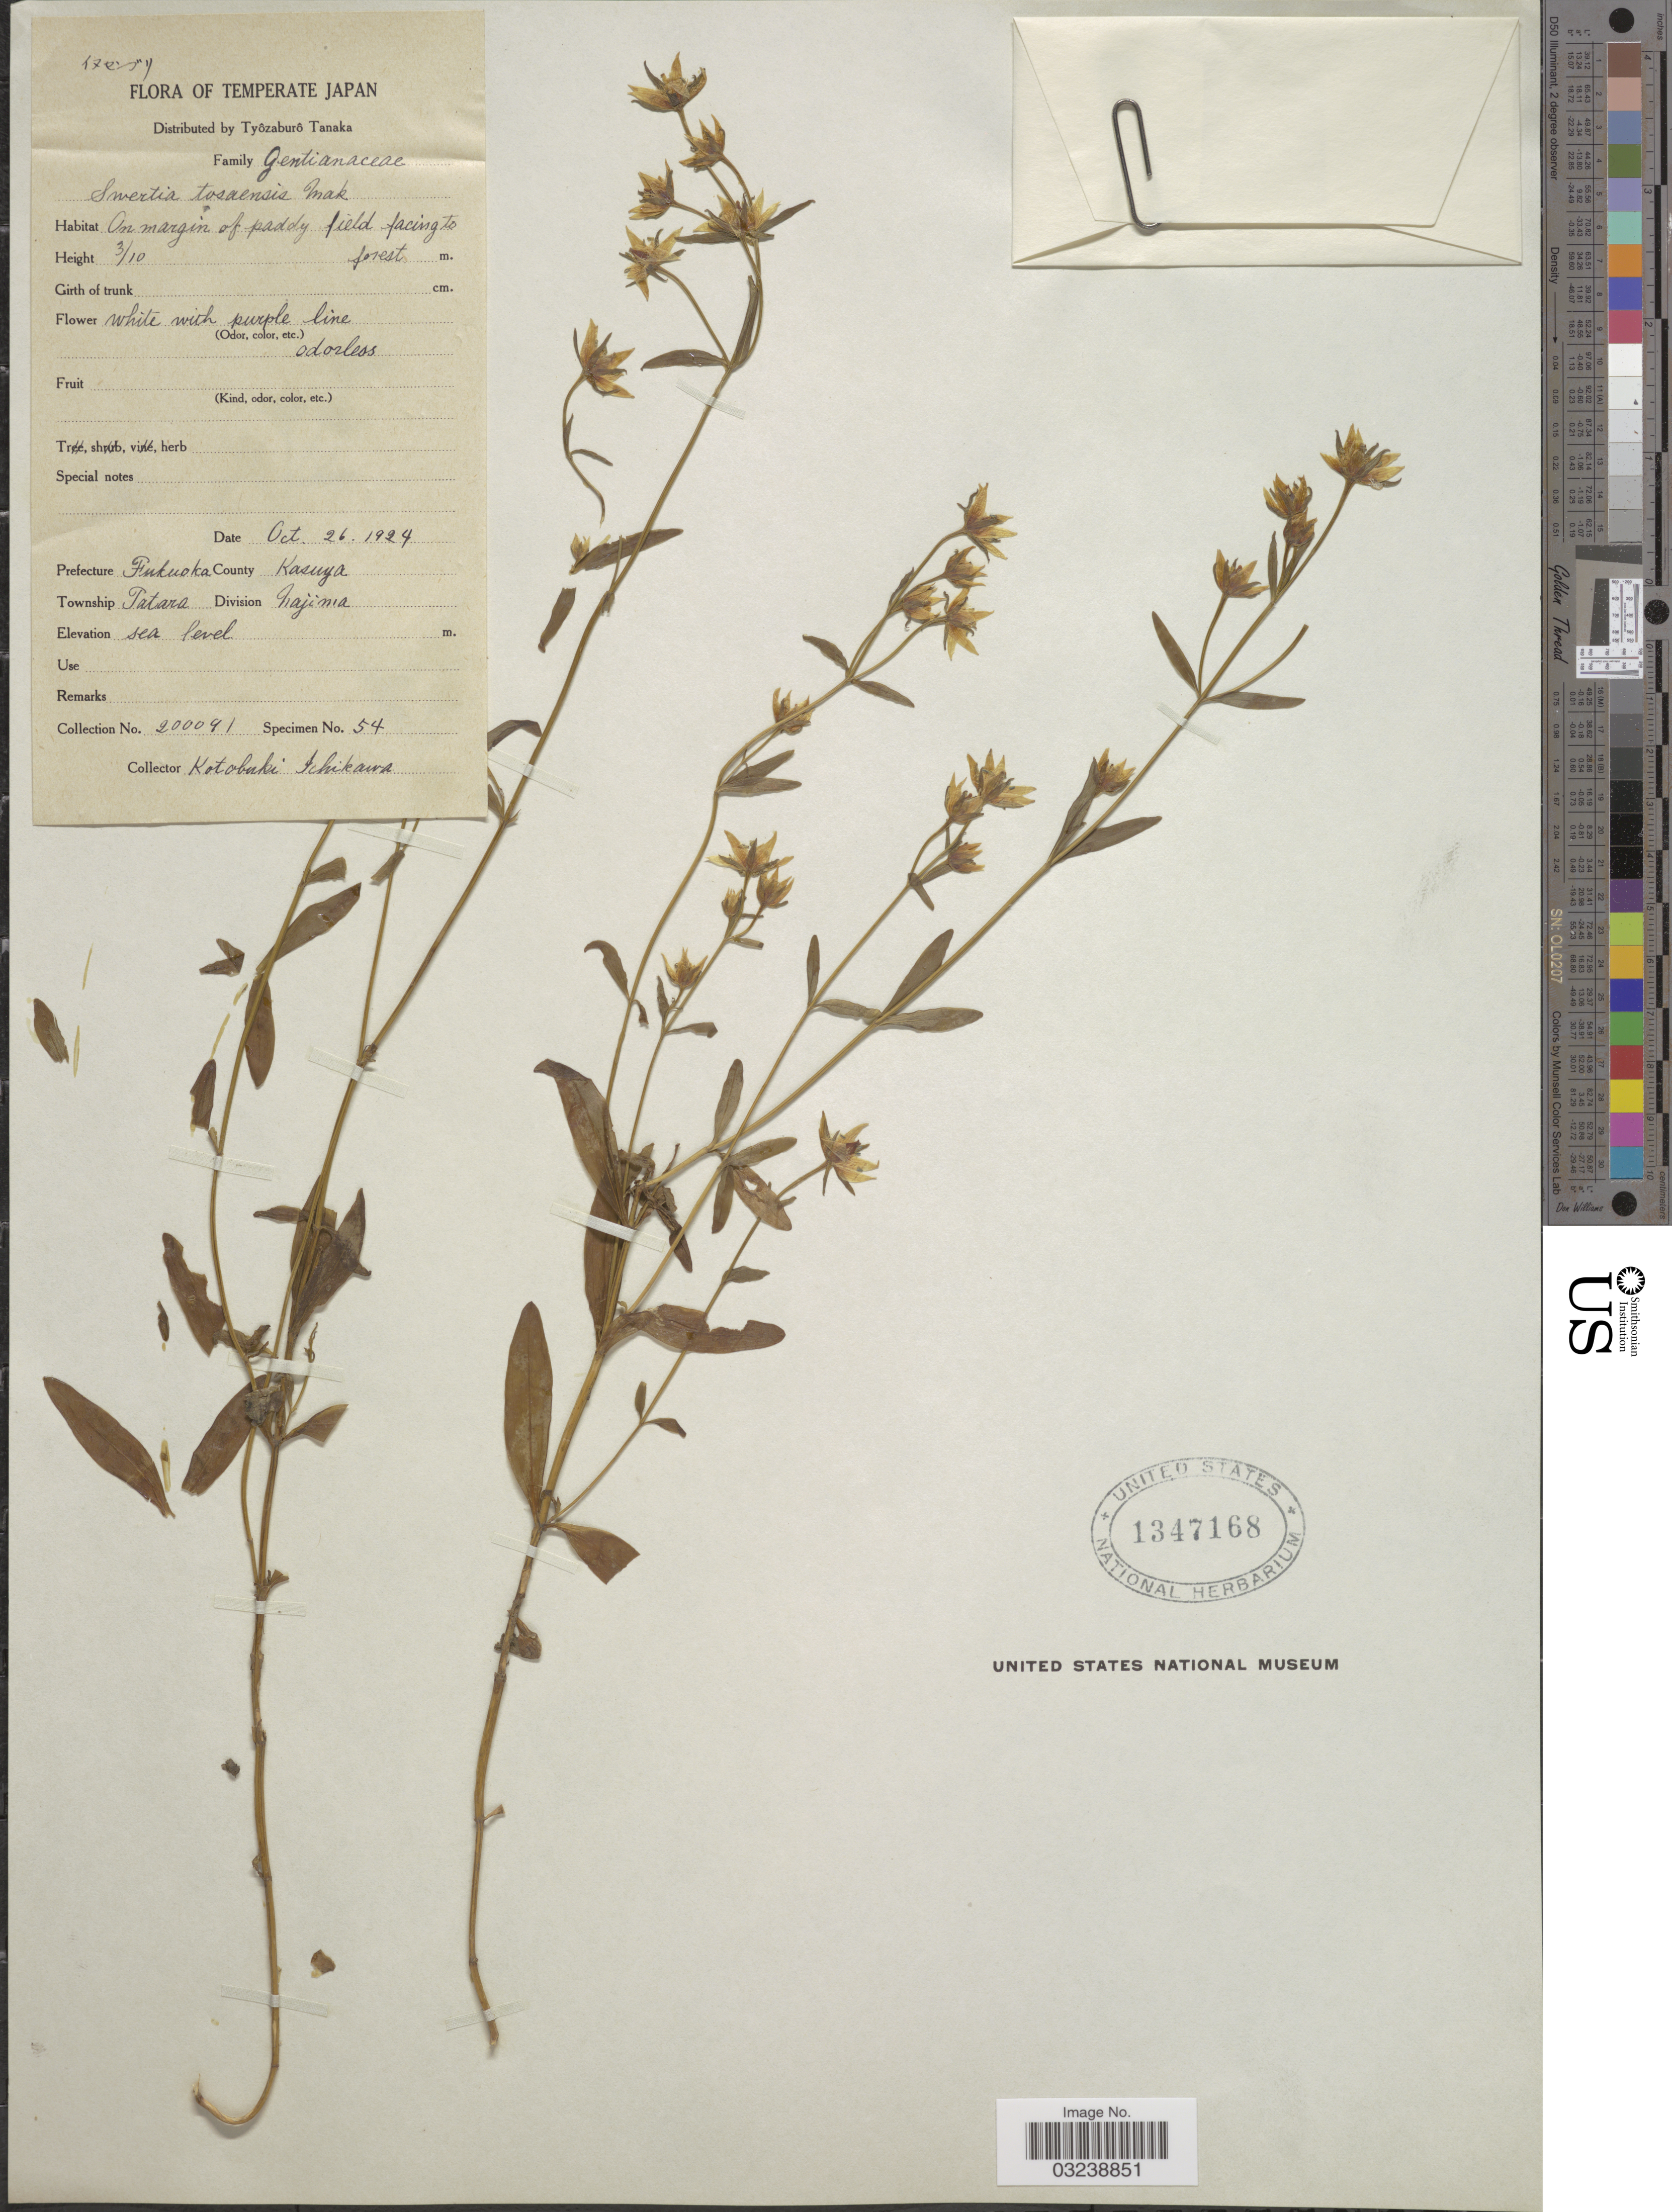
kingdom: Plantae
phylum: Tracheophyta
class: Magnoliopsida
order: Gentianales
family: Gentianaceae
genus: Swertia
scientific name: Swertia tosaensis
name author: Makino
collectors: K. Ichikawa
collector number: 200091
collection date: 1924-10-26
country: Japan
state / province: Hukuoka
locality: Prefecture Fukuoka. County Kasuya. Township Tatara. Division Najinia.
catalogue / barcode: US 1347168